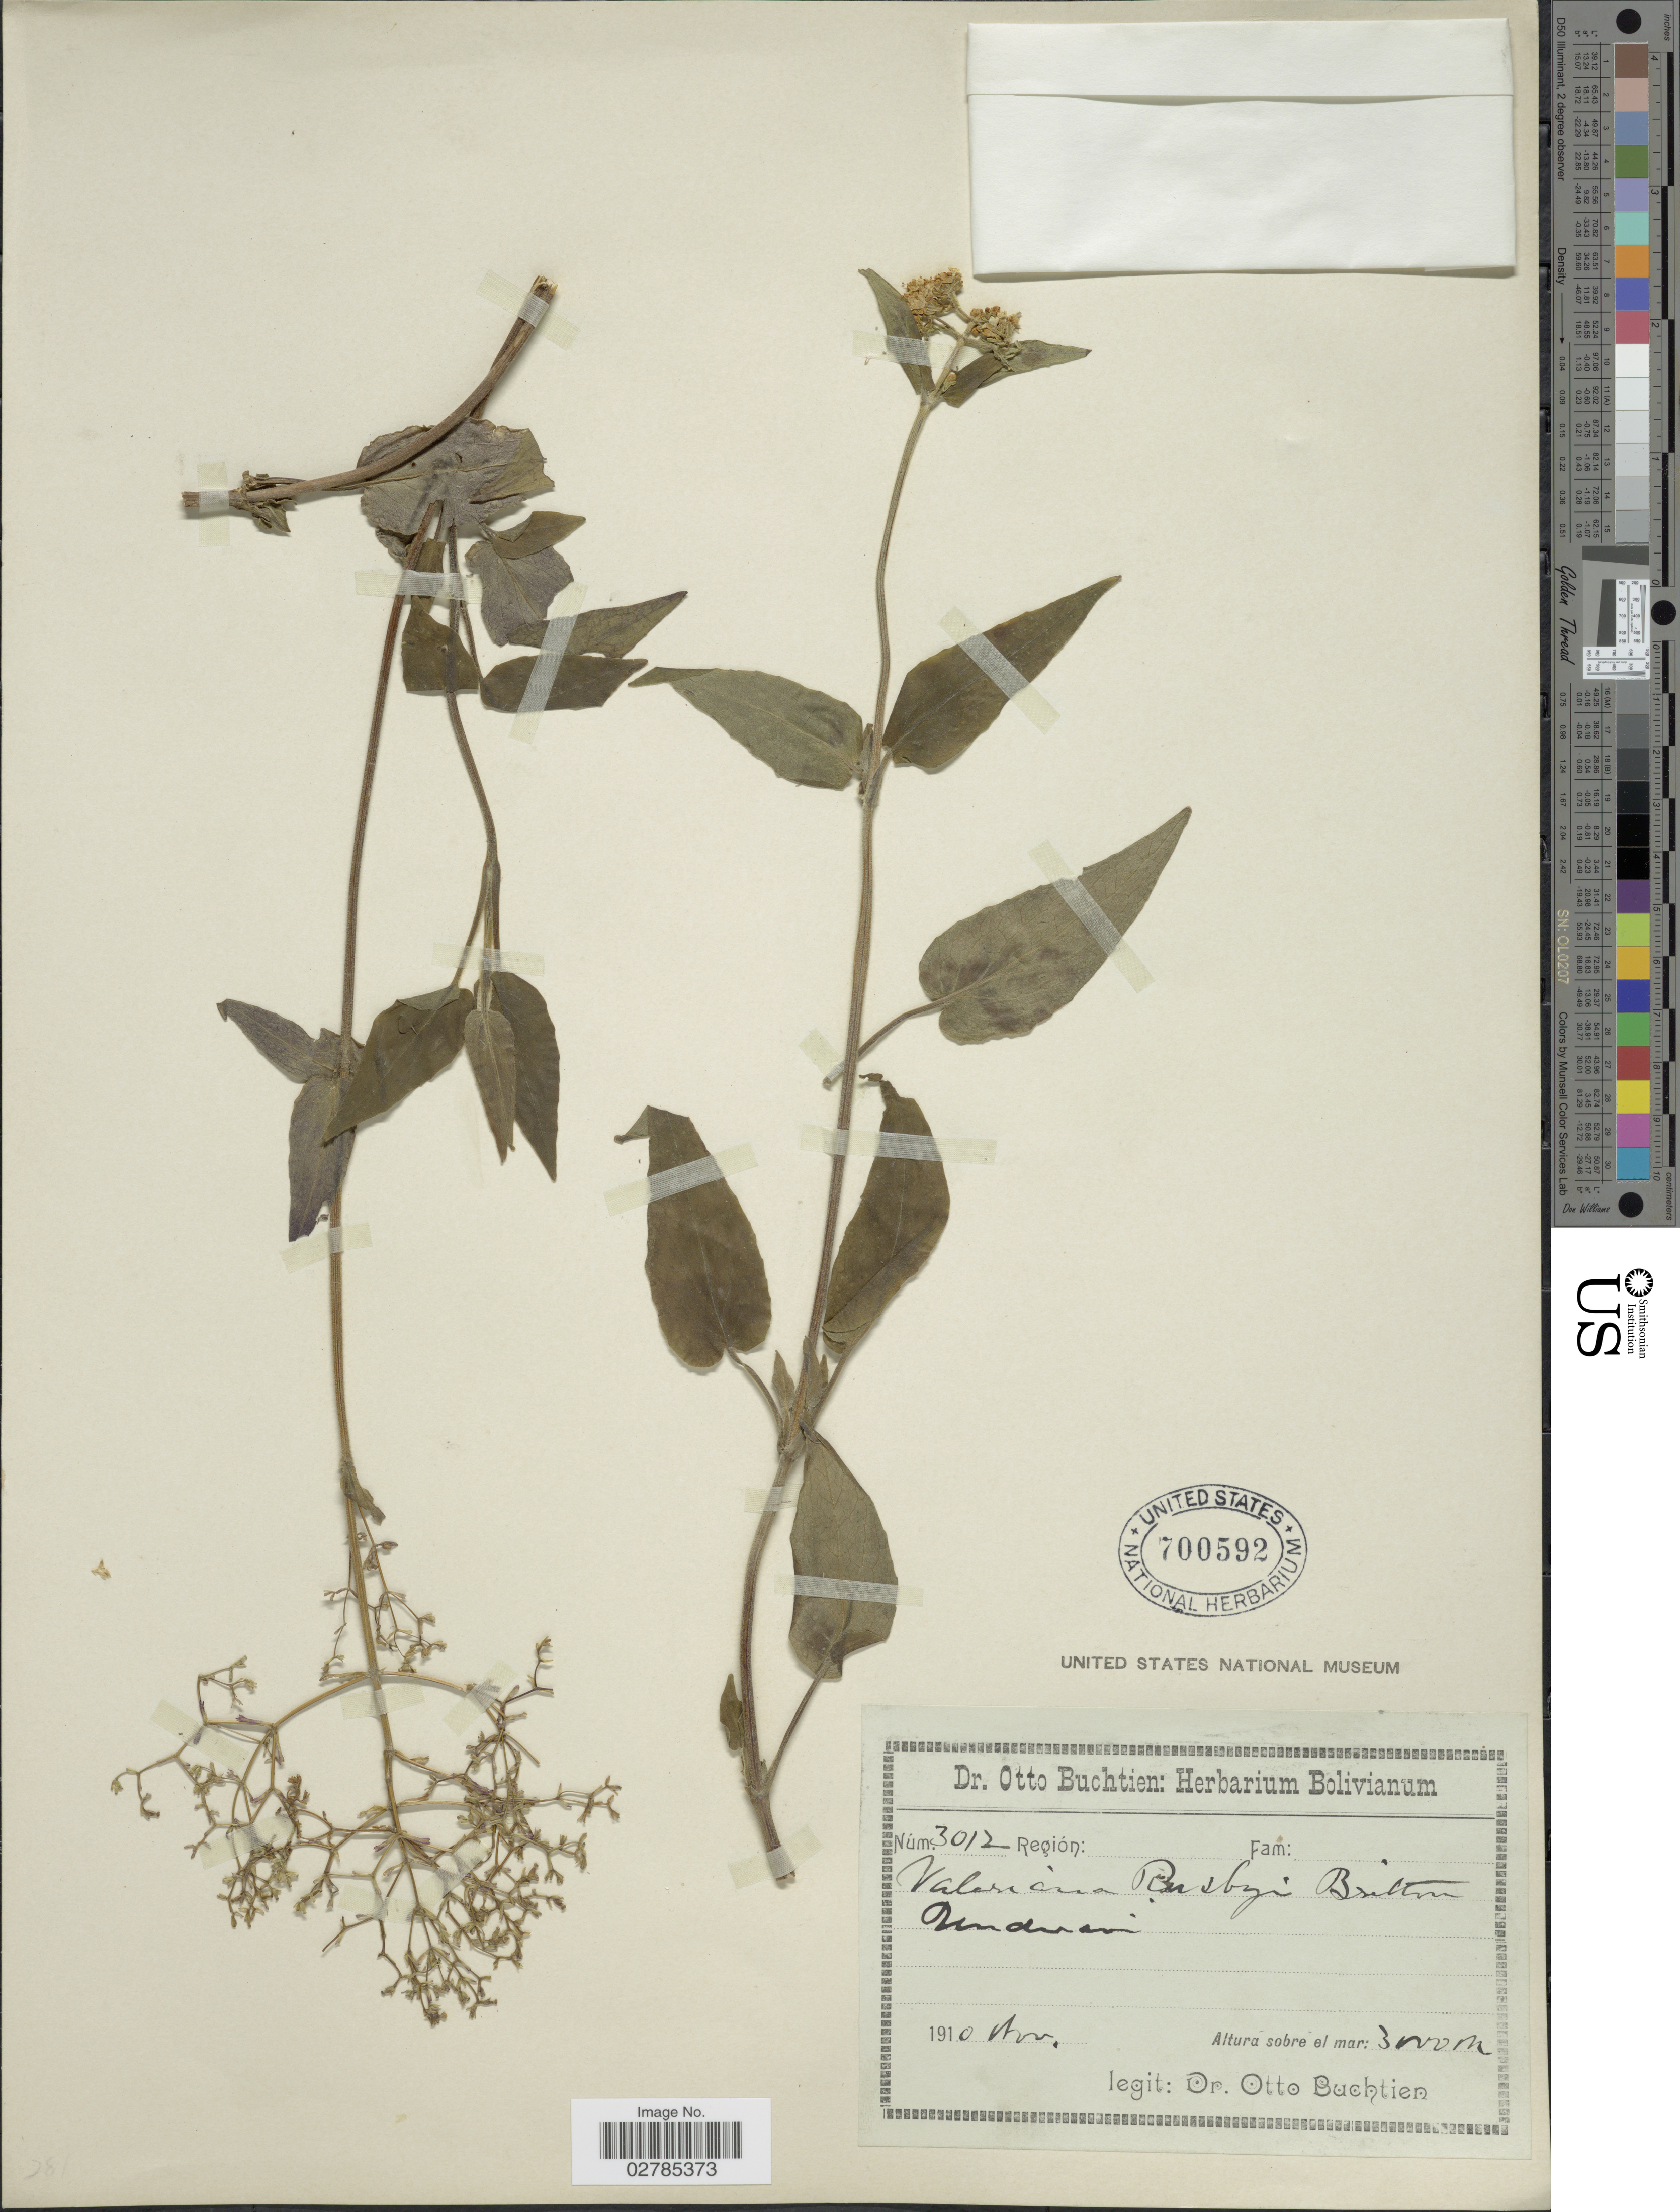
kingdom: Plantae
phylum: Tracheophyta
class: Magnoliopsida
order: Dipsacales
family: Caprifoliaceae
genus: Valeriana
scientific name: Valeriana rusbyi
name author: Britton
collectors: O. Buchtien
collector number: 3012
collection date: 1910-11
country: Bolivia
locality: Unduavi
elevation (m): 3000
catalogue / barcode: US 700592